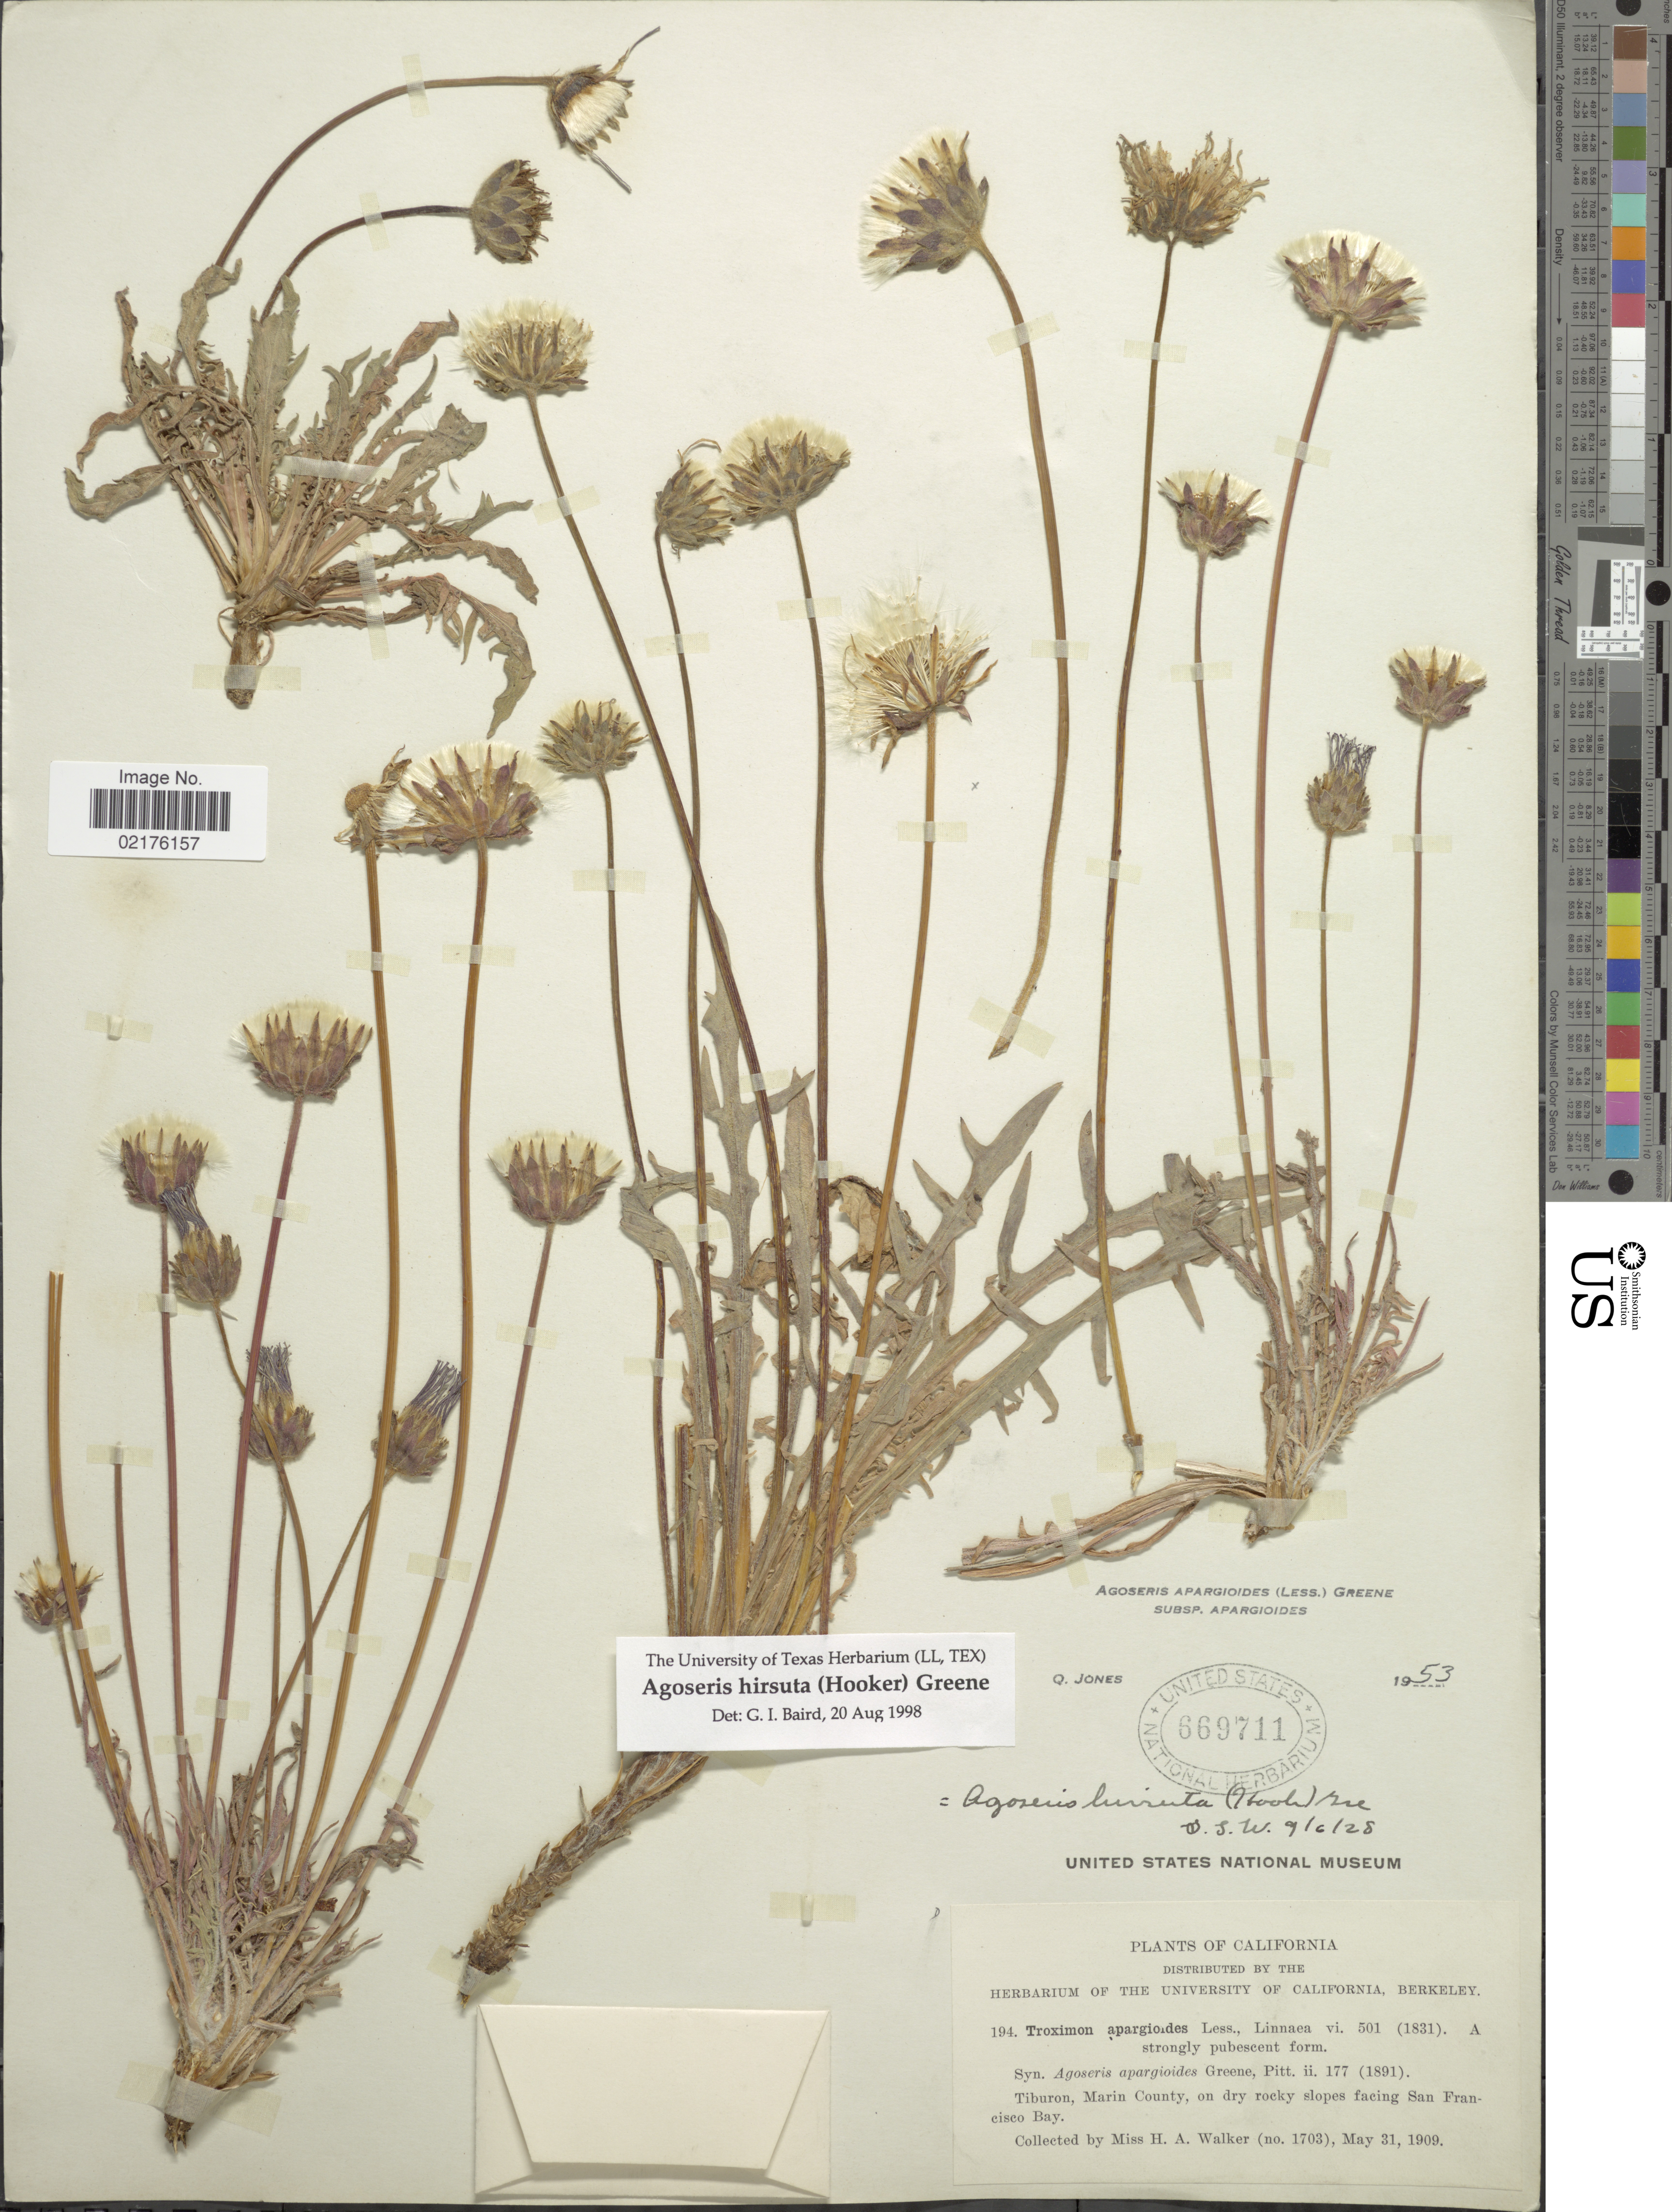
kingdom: Plantae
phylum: Tracheophyta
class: Magnoliopsida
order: Asterales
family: Asteraceae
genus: Agoseris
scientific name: Agoseris hirsuta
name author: (Hook.) Greene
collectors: H. Walker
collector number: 1703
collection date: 1909-05-31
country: United States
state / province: California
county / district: Marin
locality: Tiburon, Marin County, on dry rocky slopes facing San Francisco Bay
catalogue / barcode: US 669711